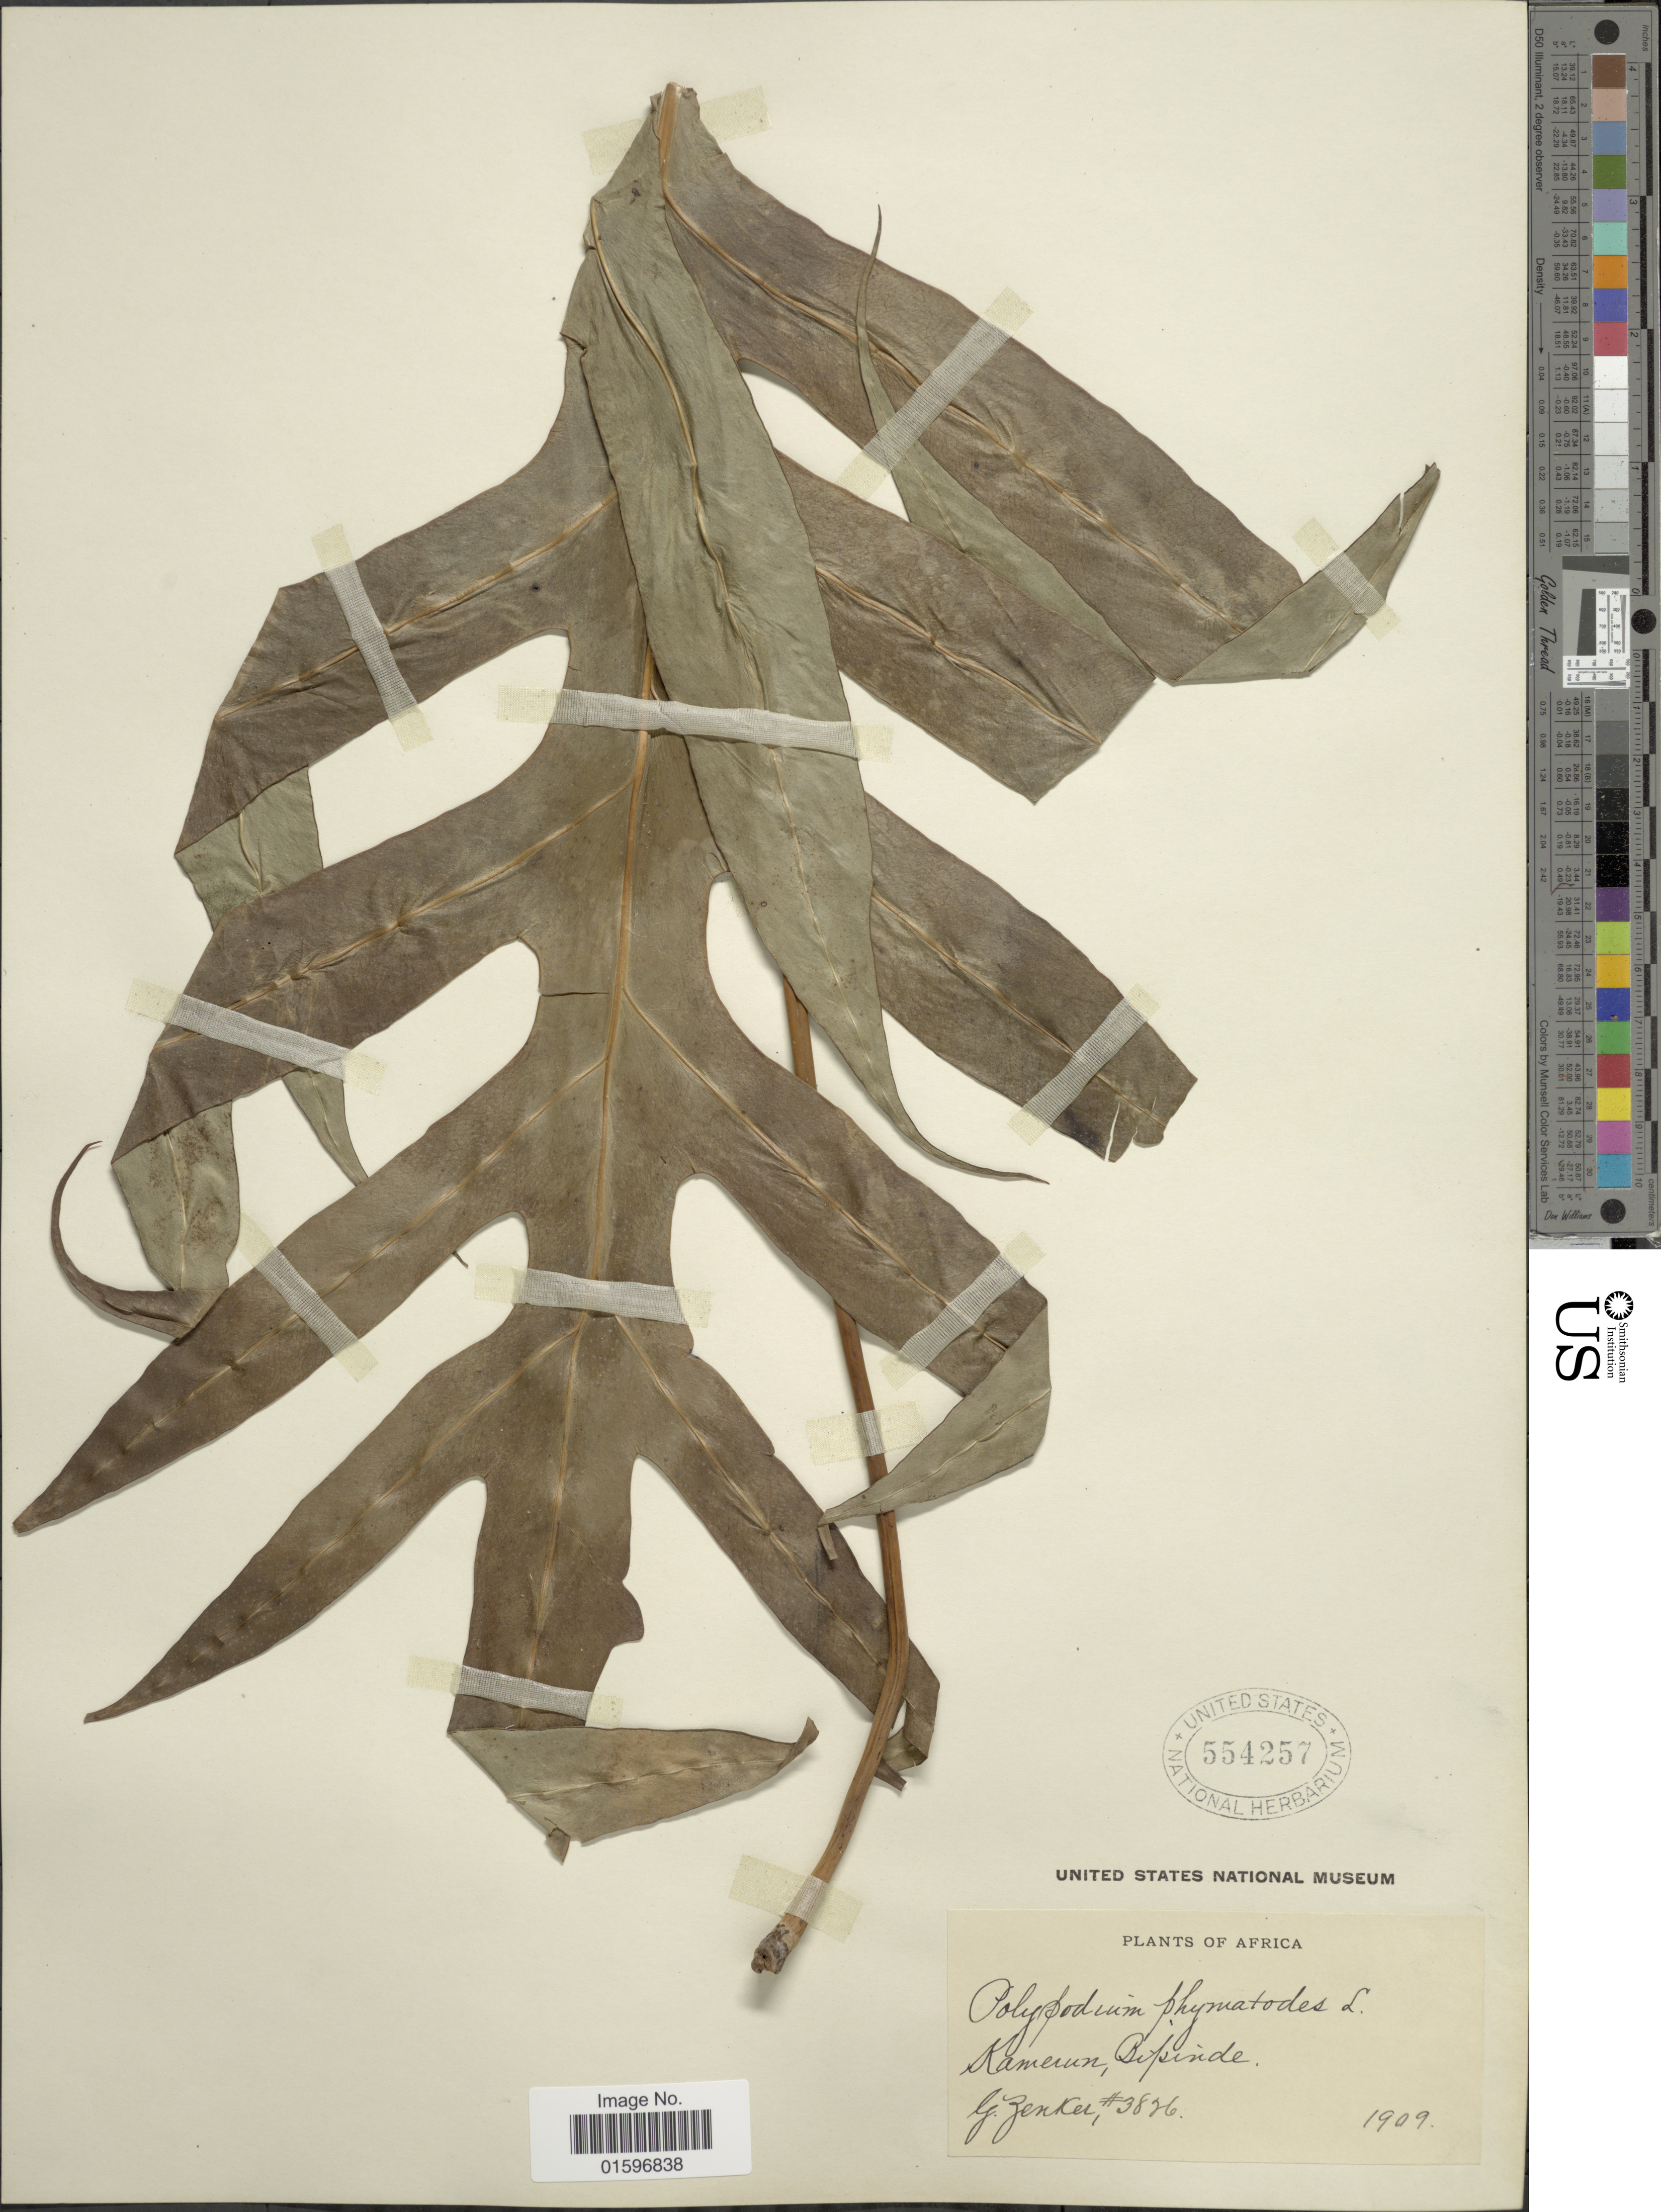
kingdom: Plantae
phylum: Tracheophyta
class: Polypodiopsida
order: Polypodiales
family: Polypodiaceae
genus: Polypodium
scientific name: Polypodium scolopendria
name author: Burm. f.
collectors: Zenker, --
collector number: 3826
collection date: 1909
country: Cameroon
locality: Africa, Kamerun, Bipinde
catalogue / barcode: US 554257